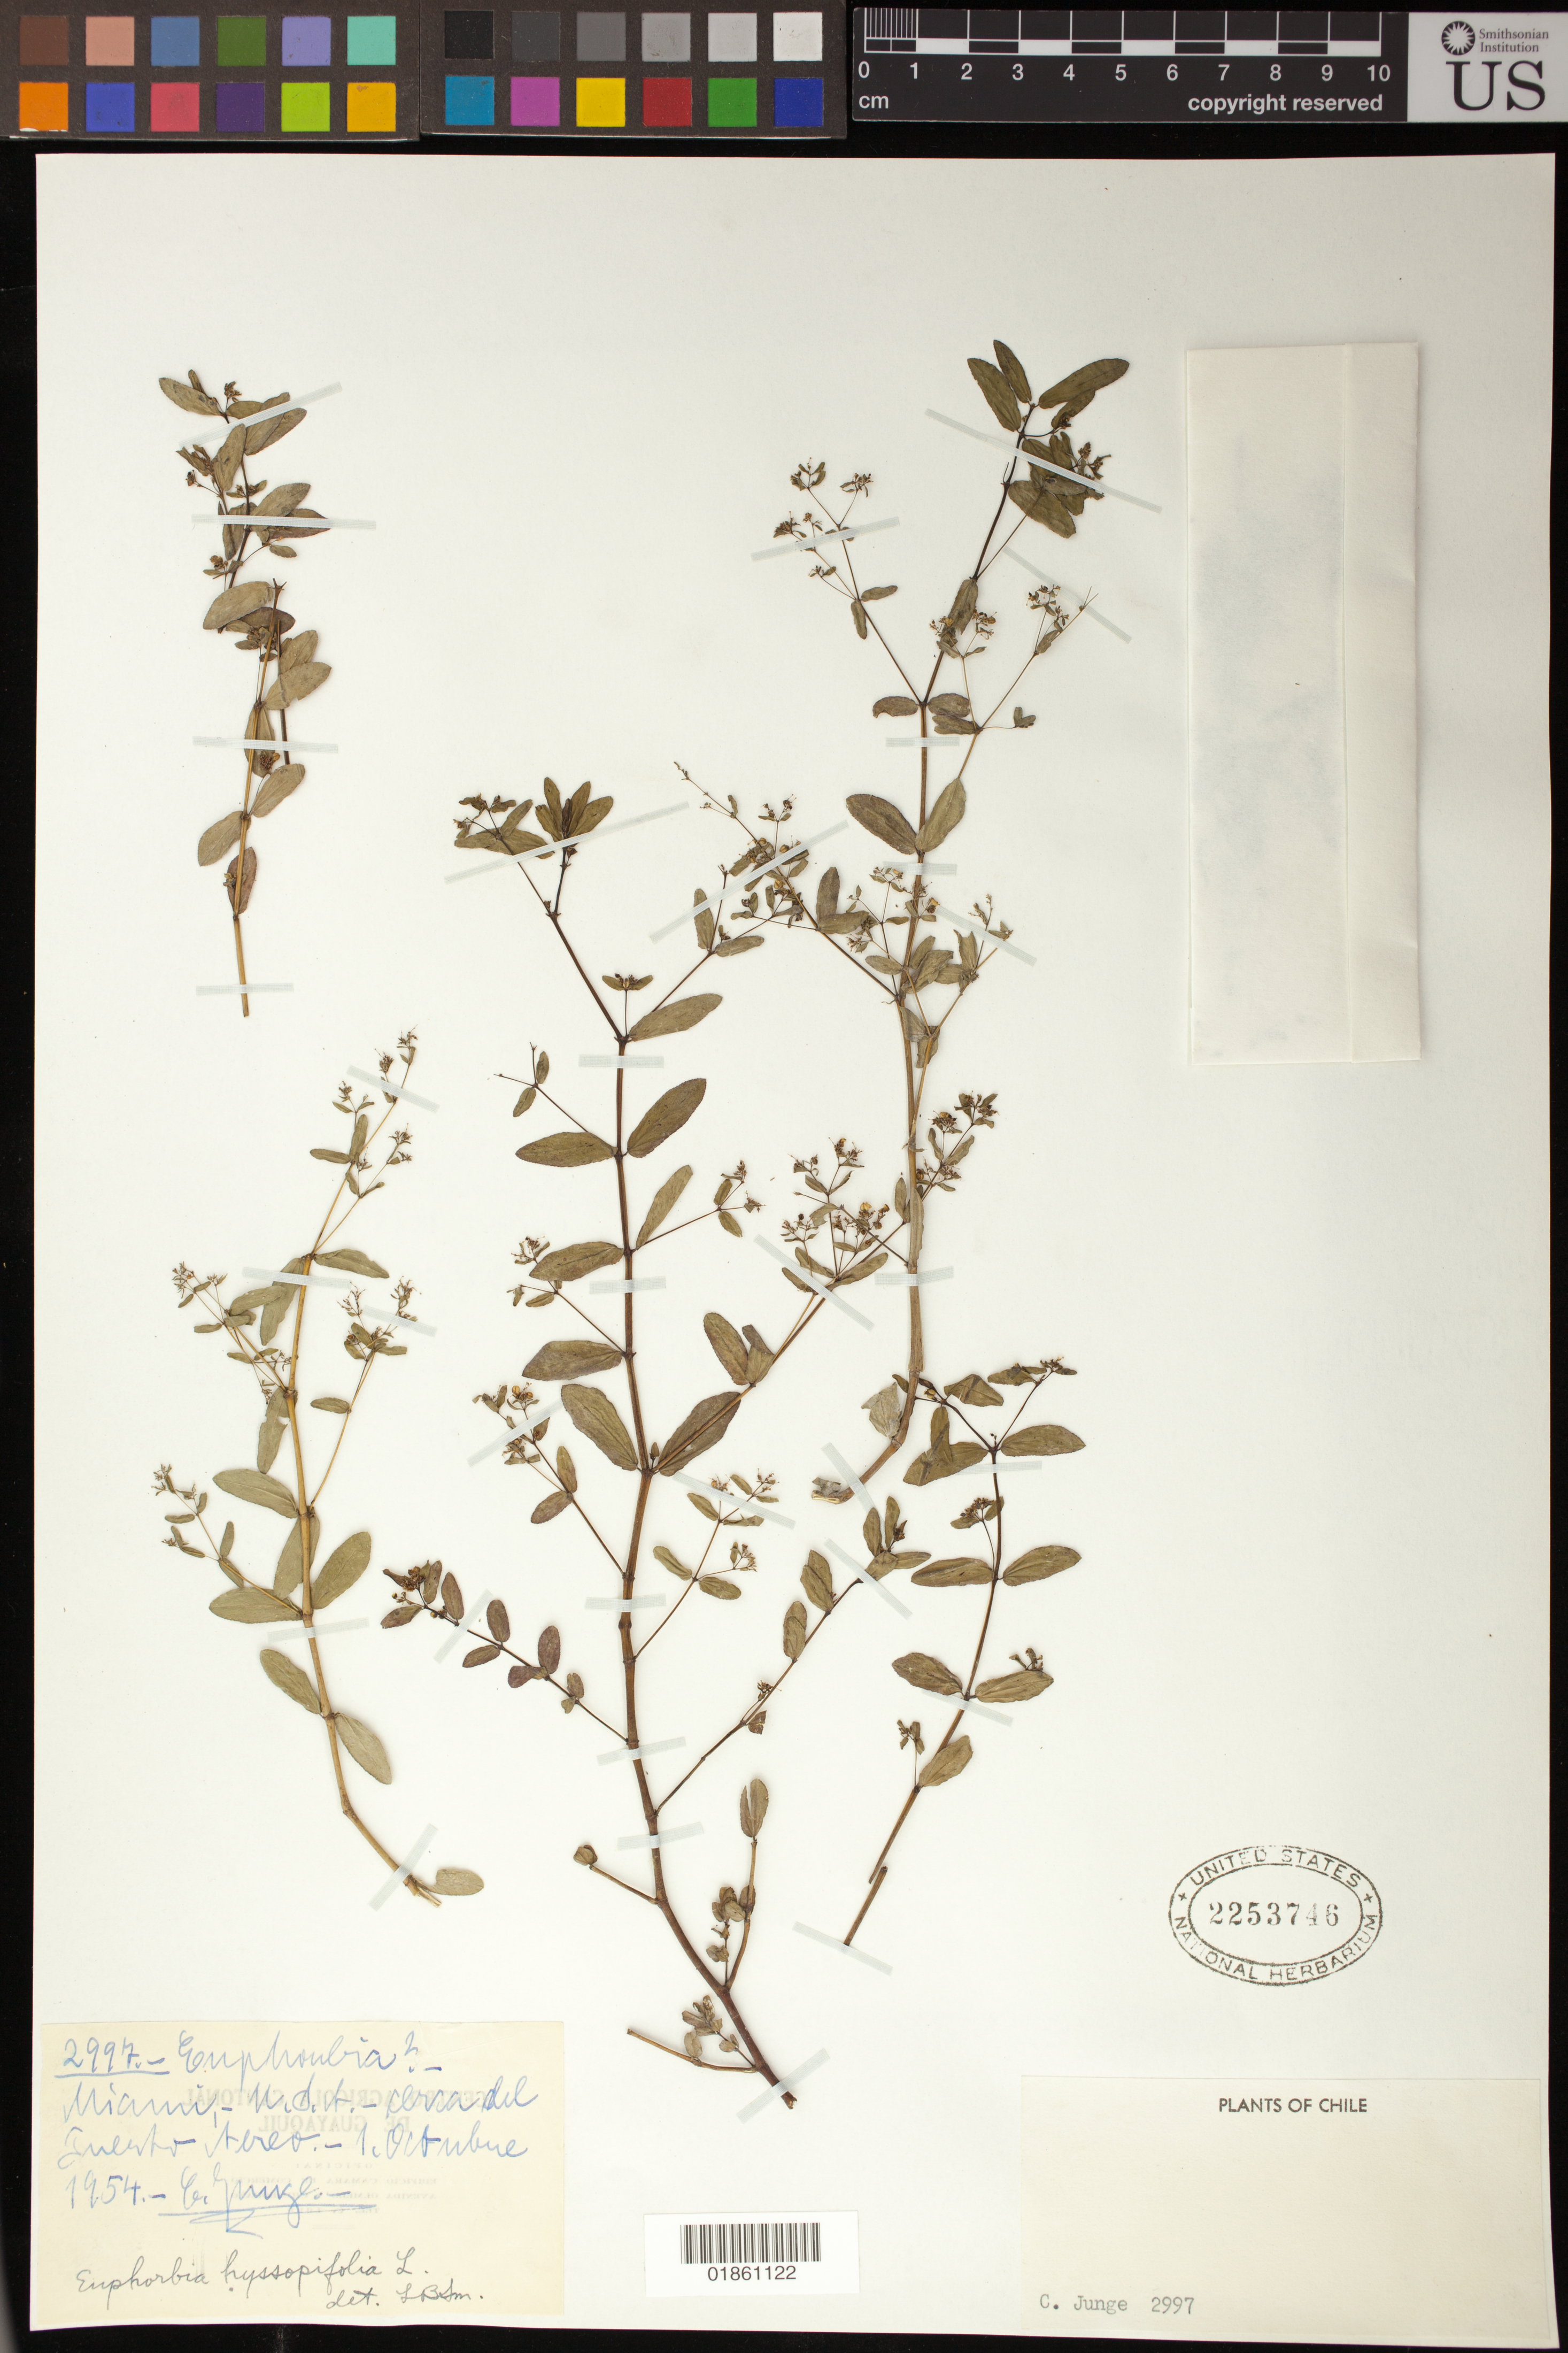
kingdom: Plantae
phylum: Tracheophyta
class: Magnoliopsida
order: Malpighiales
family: Euphorbiaceae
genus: Euphorbia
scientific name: Euphorbia hyssopifolia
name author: L.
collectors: C. Junge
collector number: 2997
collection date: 1954-10-01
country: United States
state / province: Florida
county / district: Miami-Dade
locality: Miami, U.S.A. cerca del Puerto Aero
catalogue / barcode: US 2253746